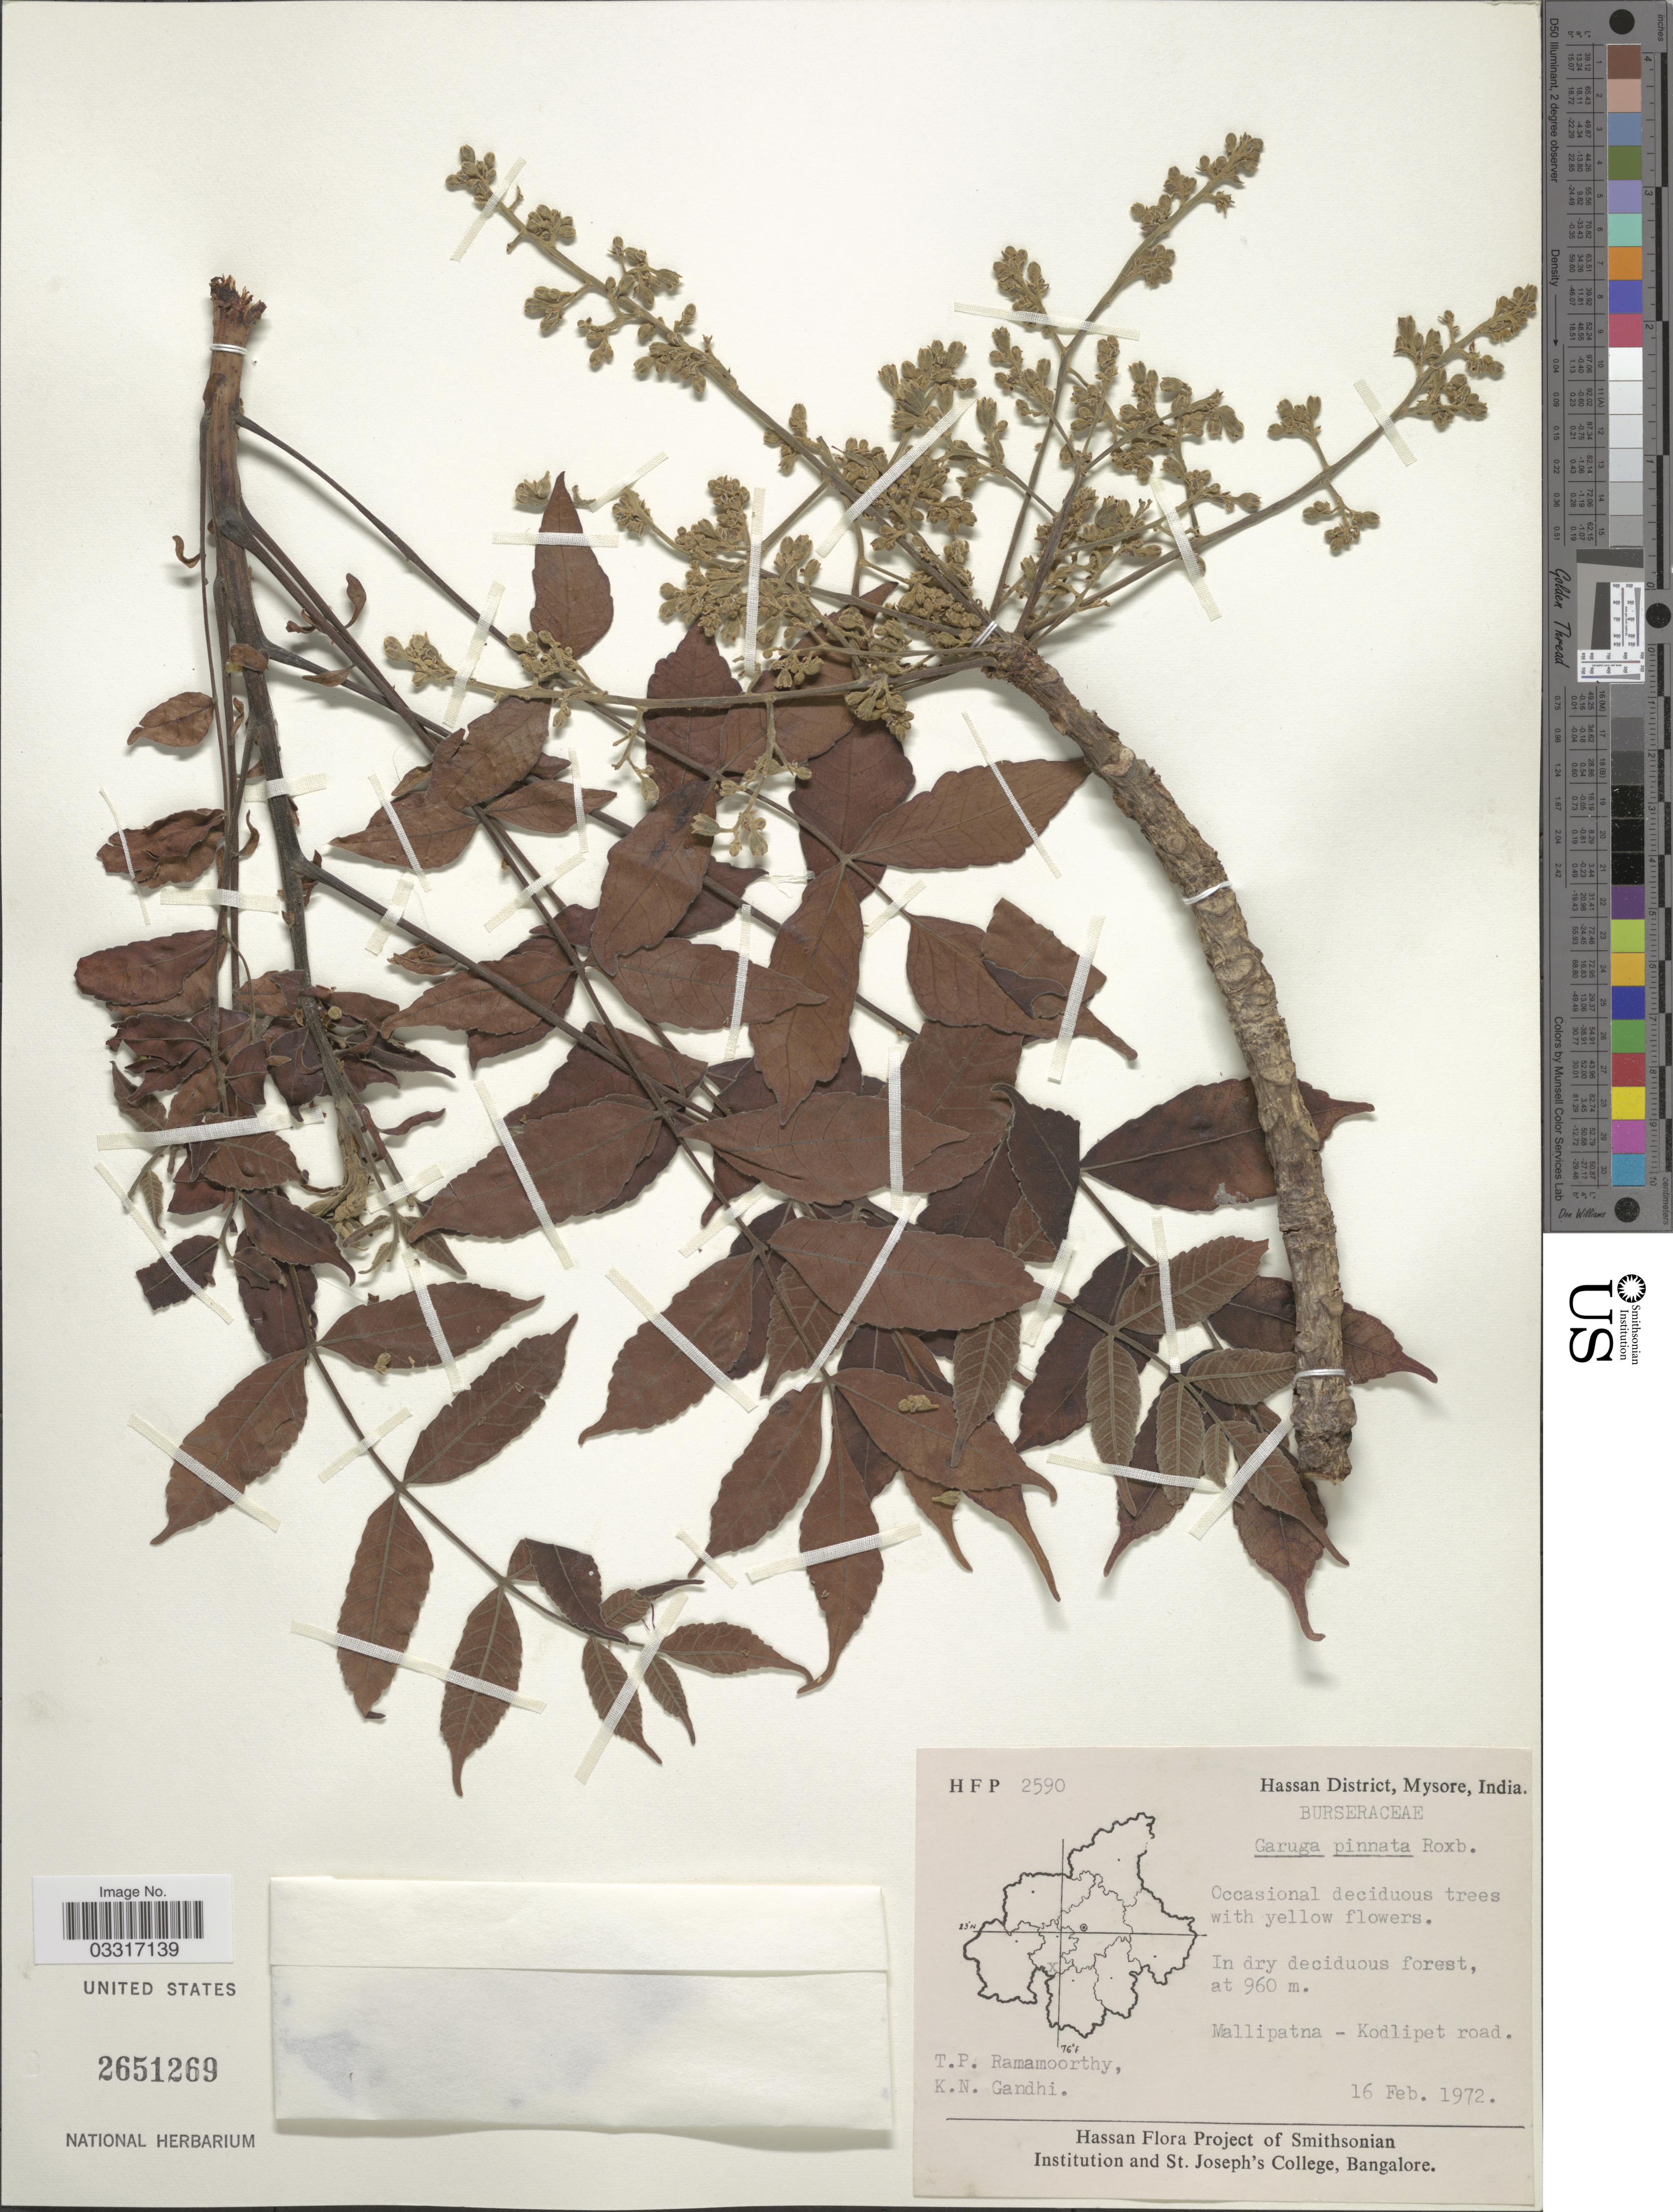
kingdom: Plantae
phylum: Tracheophyta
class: Magnoliopsida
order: Sapindales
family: Burseraceae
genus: Garuga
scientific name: Garuga pinnata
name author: Roxb.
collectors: T. P. Ramamoorthy & K. N. Gandhi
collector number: HFP 2590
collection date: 1972-02-16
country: India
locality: Hassan District. Mallipatna - Kodlipet road.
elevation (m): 960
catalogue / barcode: US 2651269